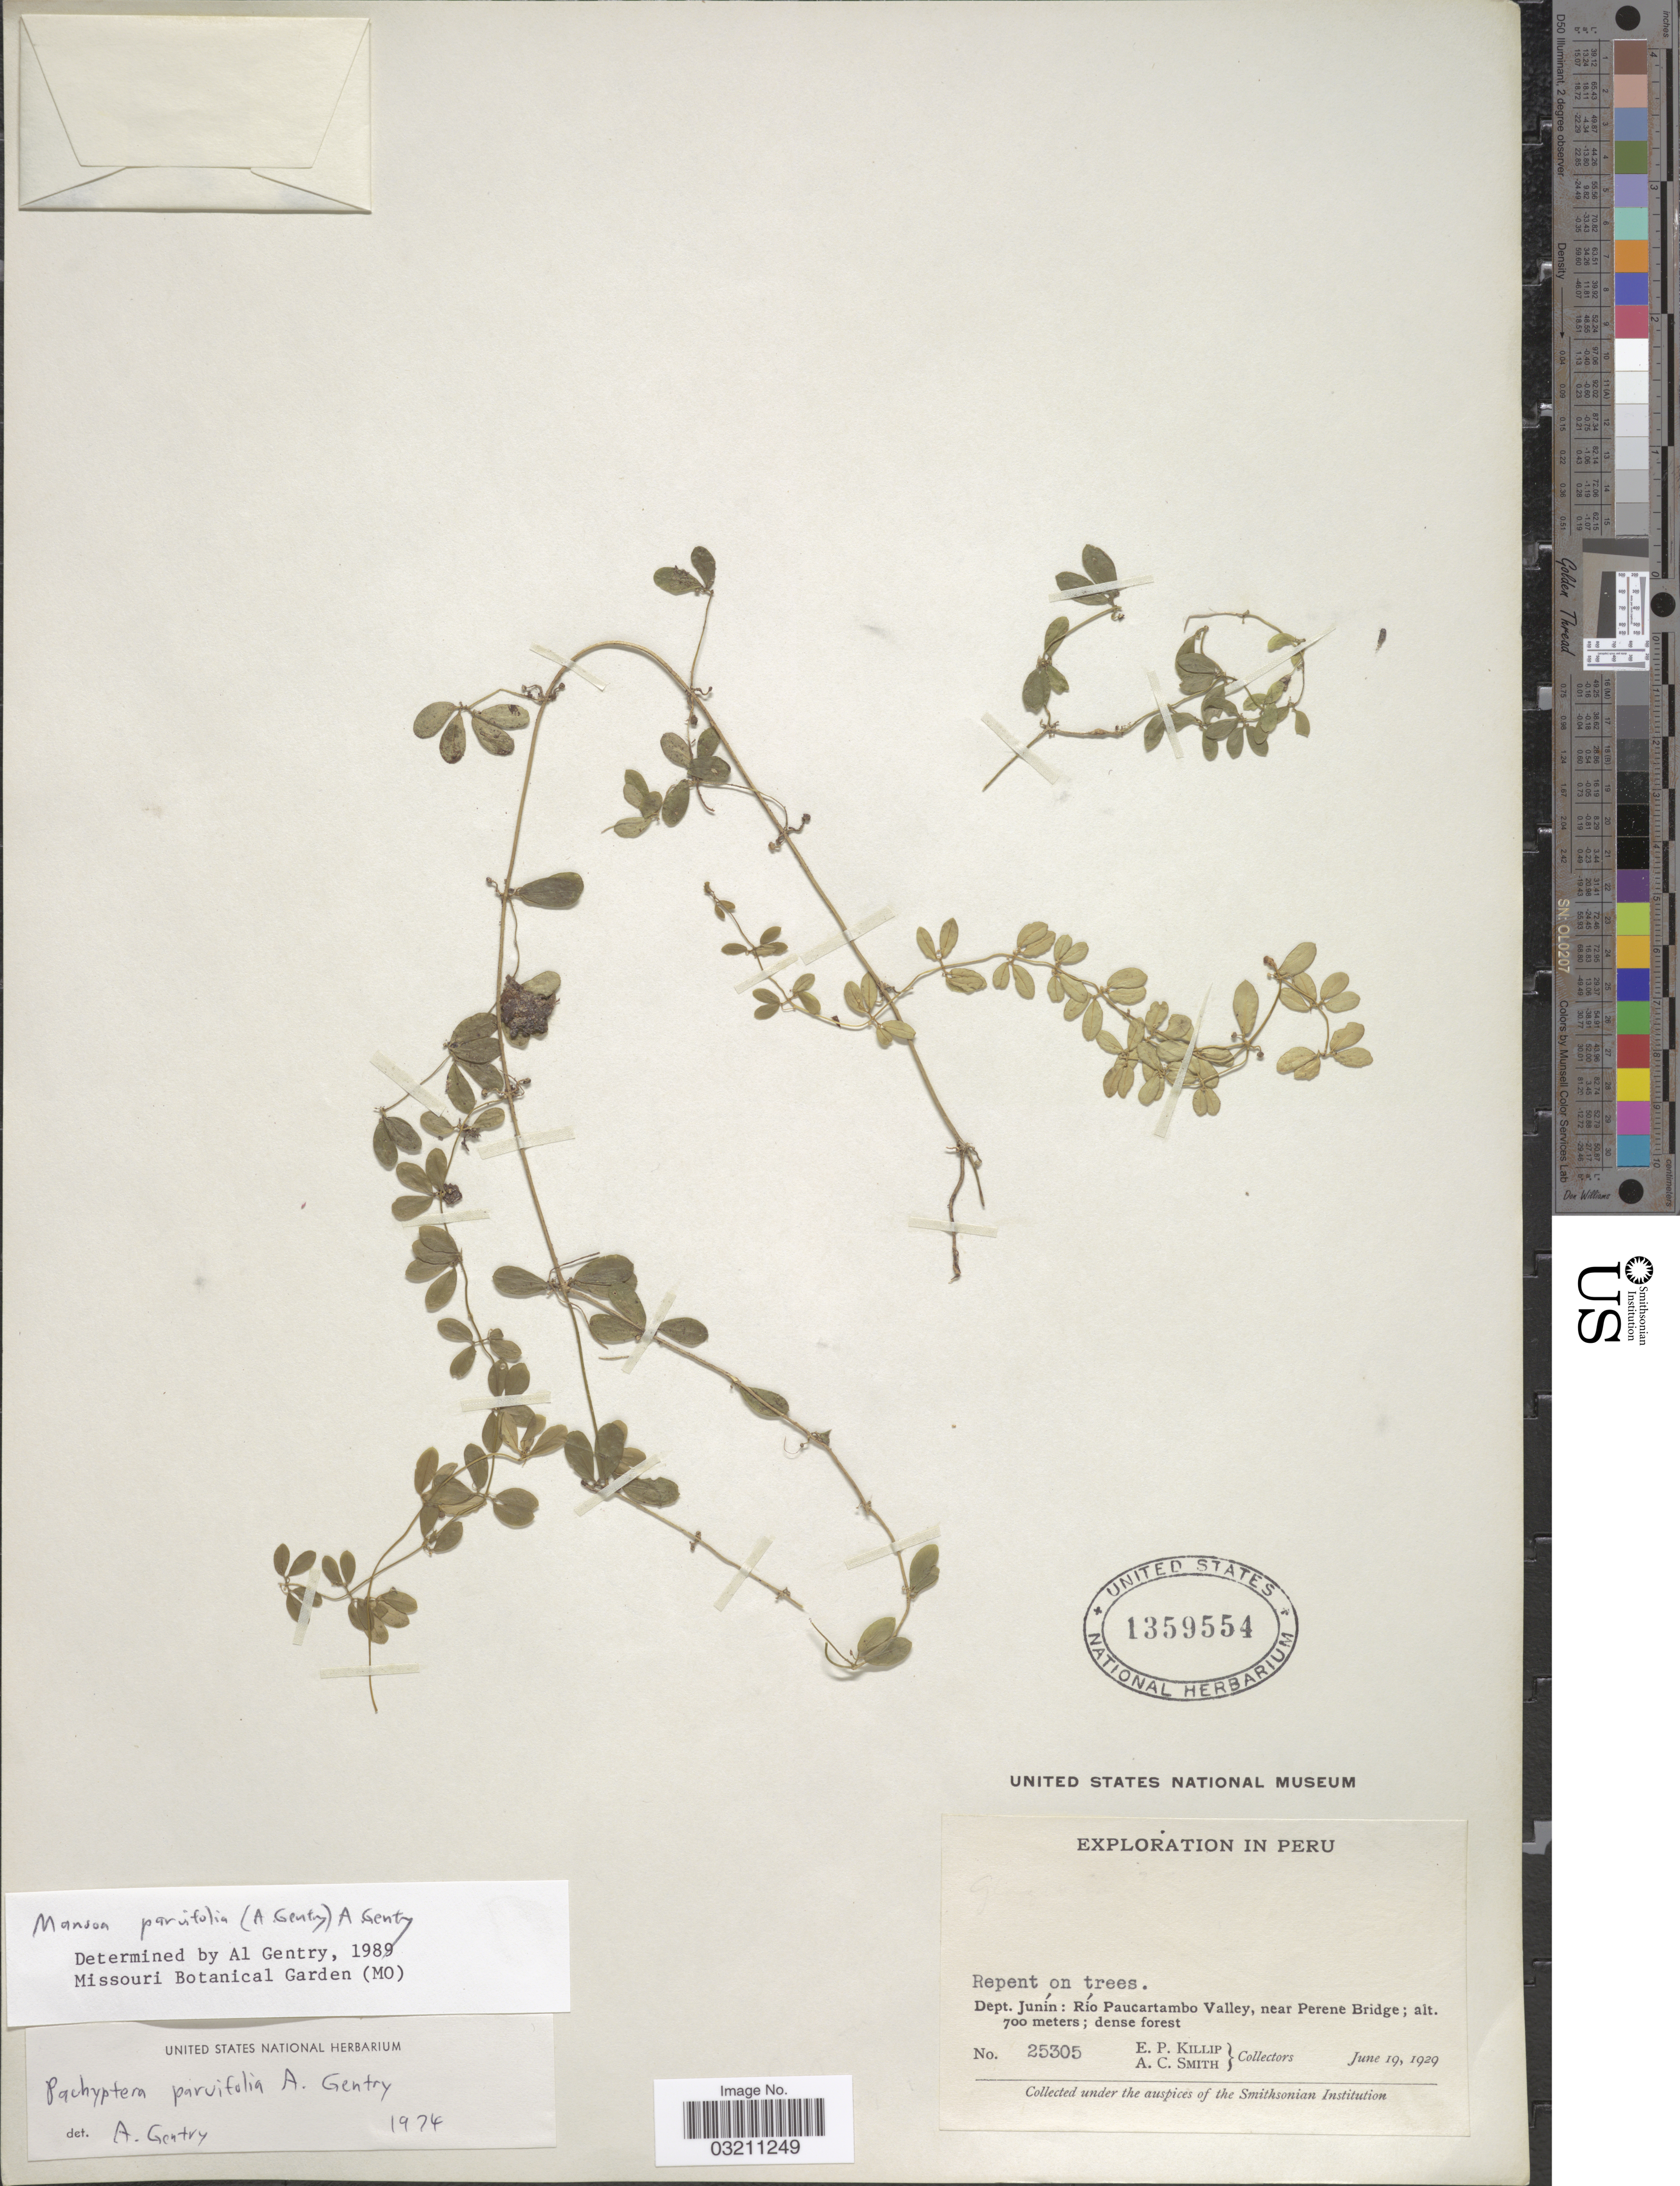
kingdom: Plantae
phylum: Tracheophyta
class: Magnoliopsida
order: Lamiales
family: Bignoniaceae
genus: Mansoa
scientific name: Mansoa parvifolia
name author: (A.H. Gentry) A.H. Gentry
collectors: E. P. Killip & A. C. Smith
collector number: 25305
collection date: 1929-06-19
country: Peru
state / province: Junín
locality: Dept. Junín: Río Puacartambo Valley, near Perene Bridge.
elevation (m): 700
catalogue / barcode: US 1359554